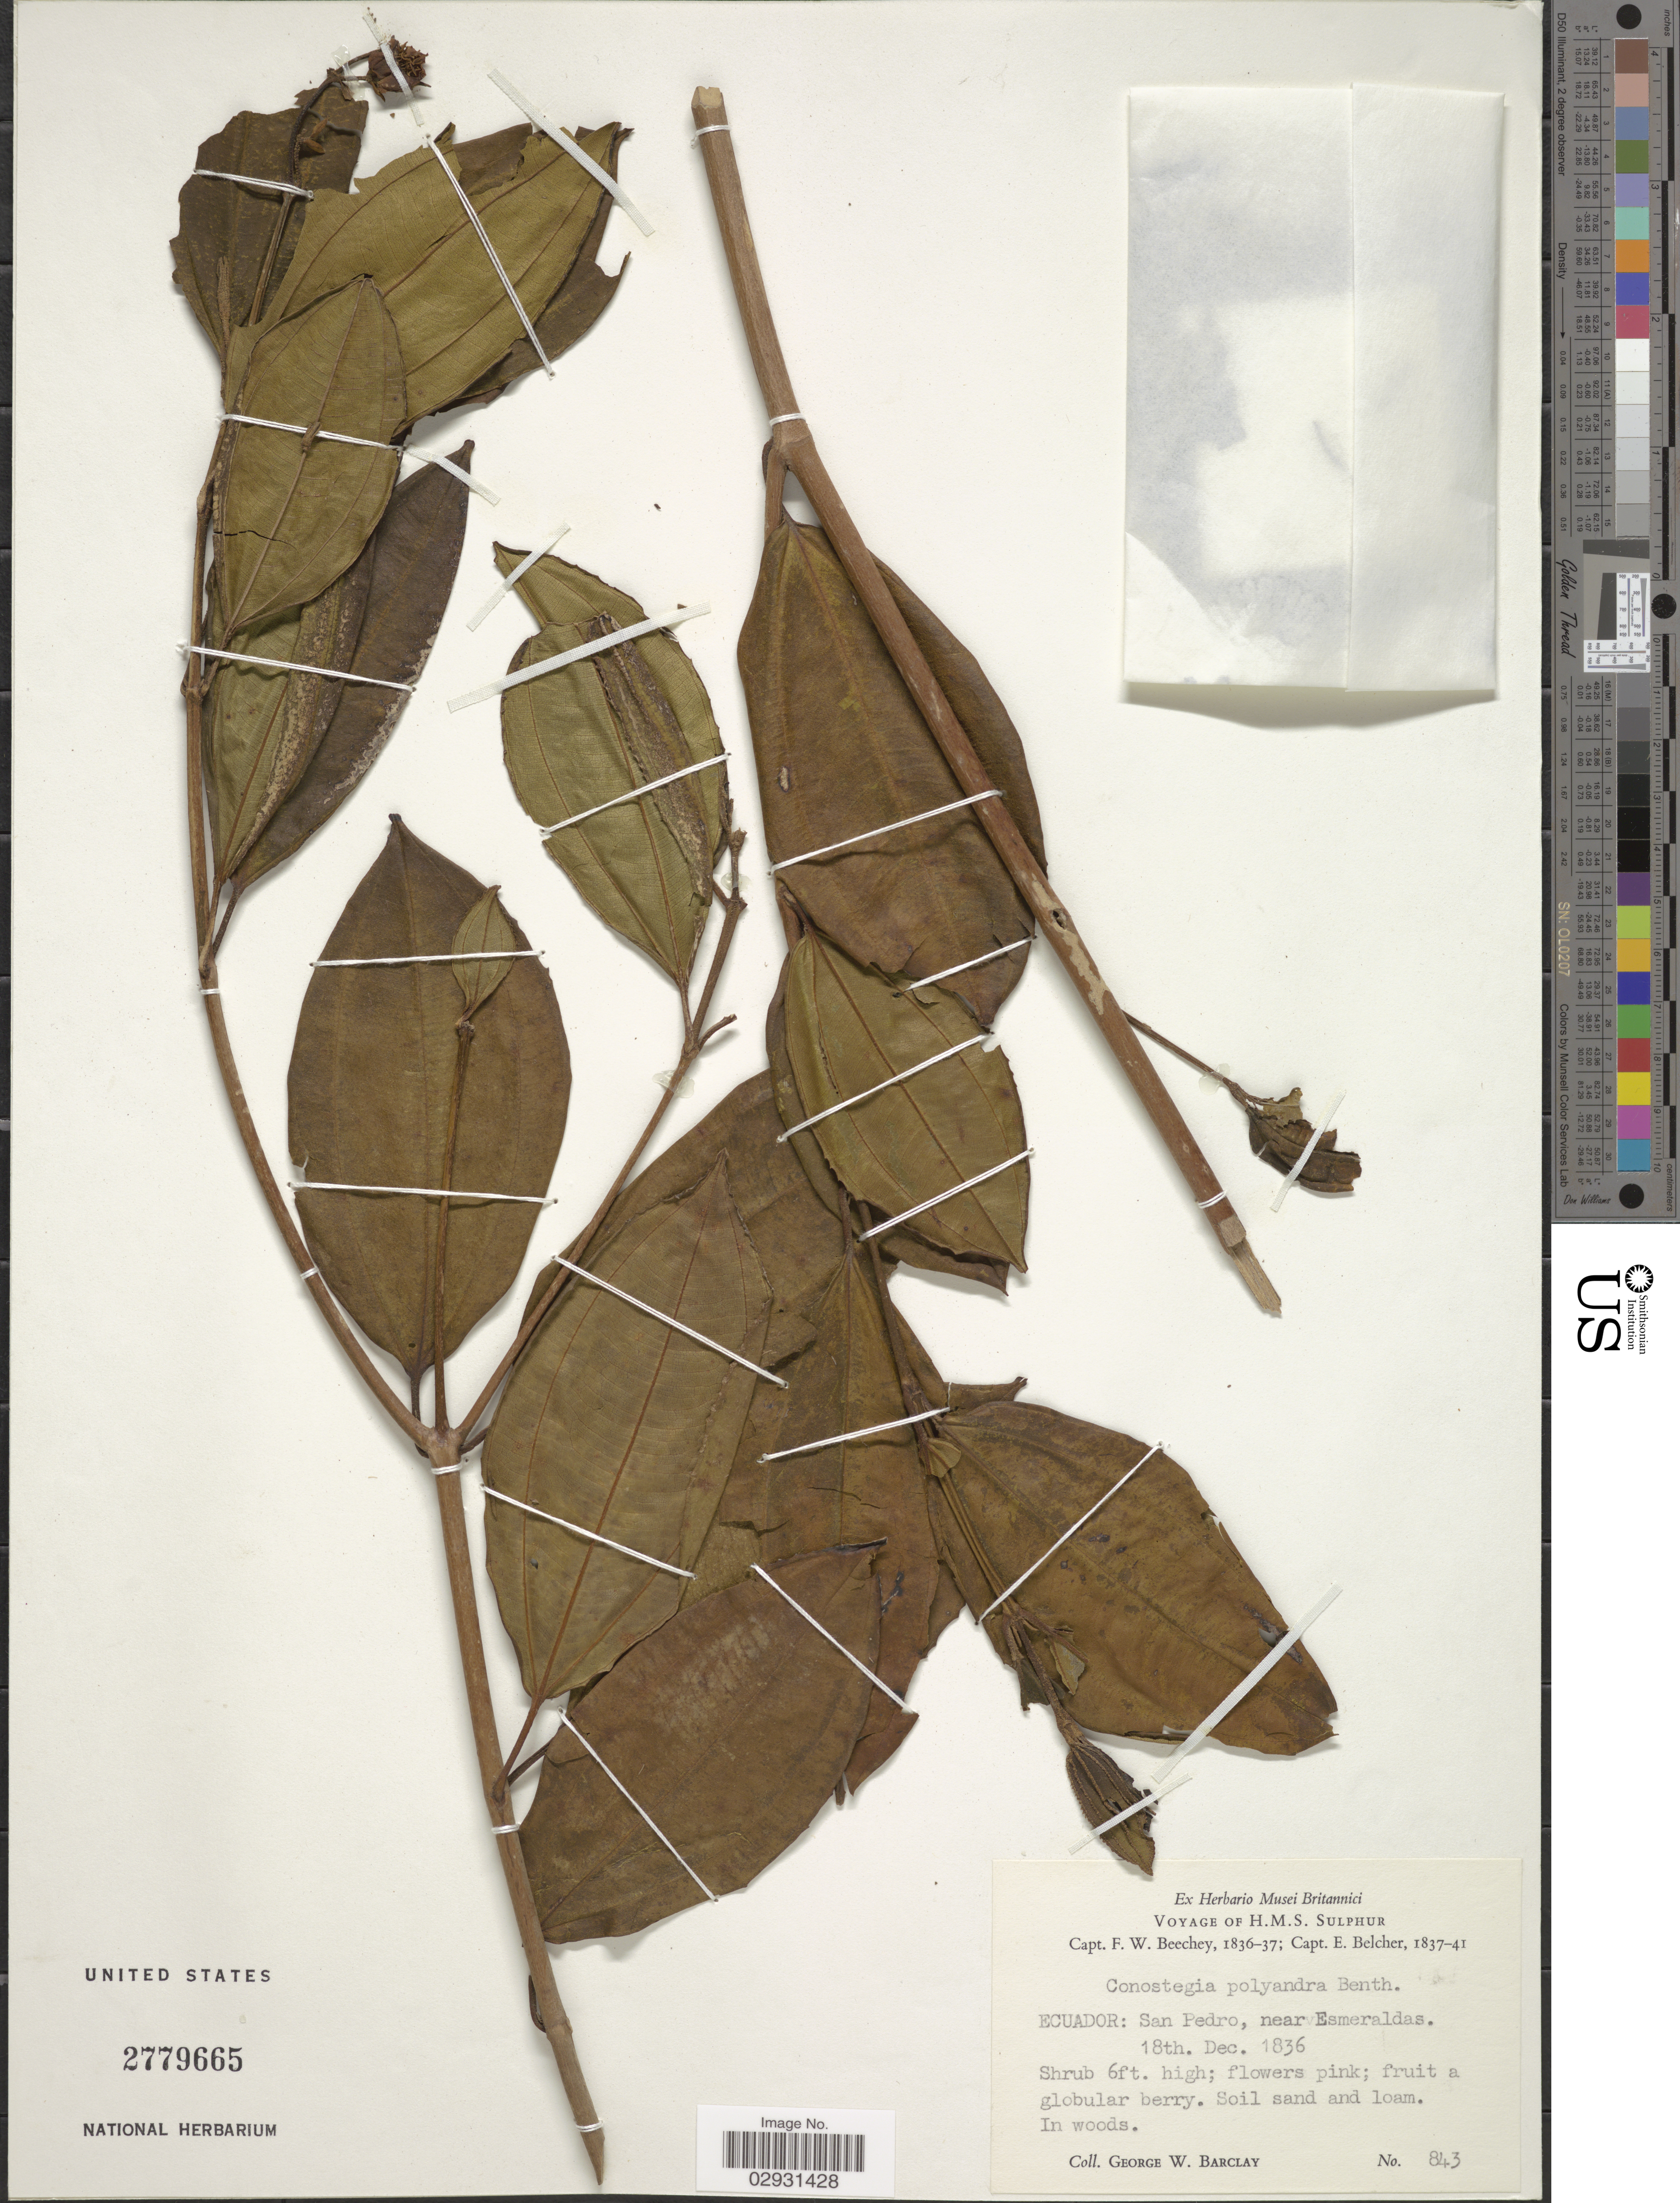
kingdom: Plantae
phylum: Tracheophyta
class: Magnoliopsida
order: Myrtales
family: Melastomataceae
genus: Conostegia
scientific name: Conostegia polyandra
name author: Benth.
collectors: G. W. Barclay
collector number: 843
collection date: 1836-12-18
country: Ecuador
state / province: Esmeraldas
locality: San Pedro, near Esmeraldas.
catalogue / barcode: US 2779665